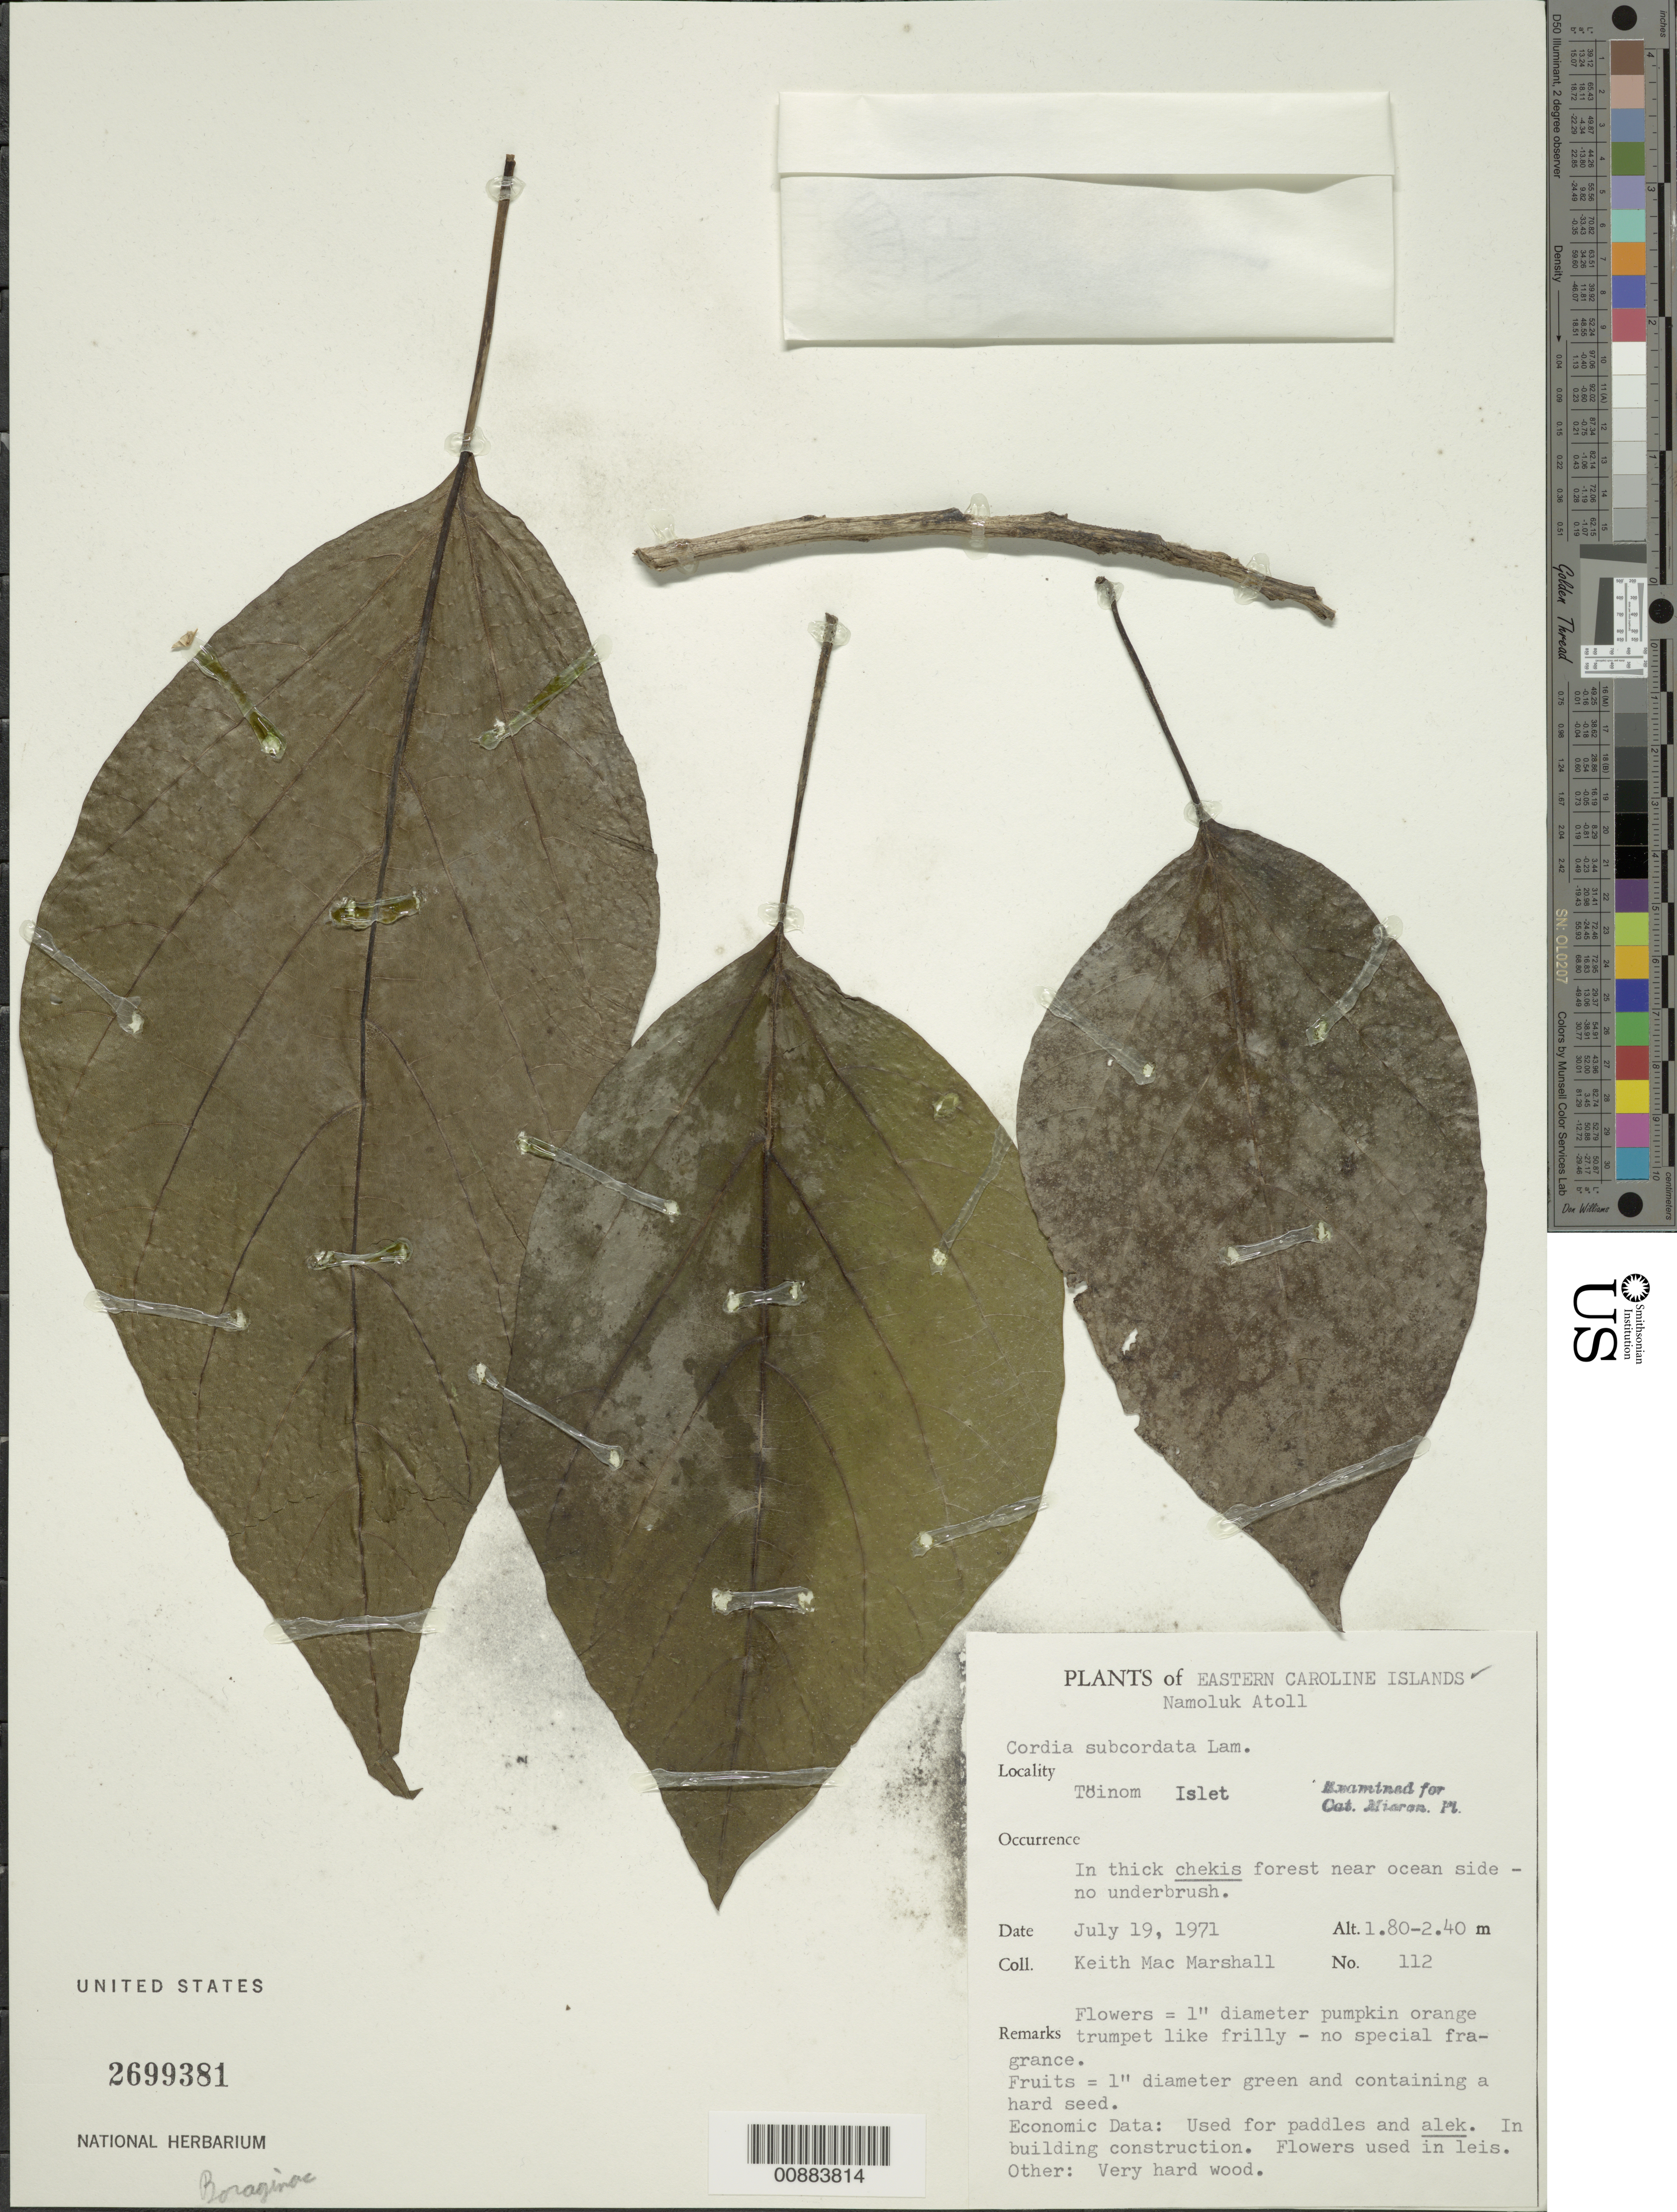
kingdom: Plantae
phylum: Tracheophyta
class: Magnoliopsida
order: Boraginales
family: Cordiaceae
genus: Cordia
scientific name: Cordia subcordata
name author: Lam.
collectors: K. M. Marshall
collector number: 112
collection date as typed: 19 Jul 1971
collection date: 1971-07-19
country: Micronesia, Federated States of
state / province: Truk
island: Namokuk [Namoluk] Atoll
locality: Toinom Islet.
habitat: In thick chekis forest near ocean side - no underbrush.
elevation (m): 1.8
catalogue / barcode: US 2699381